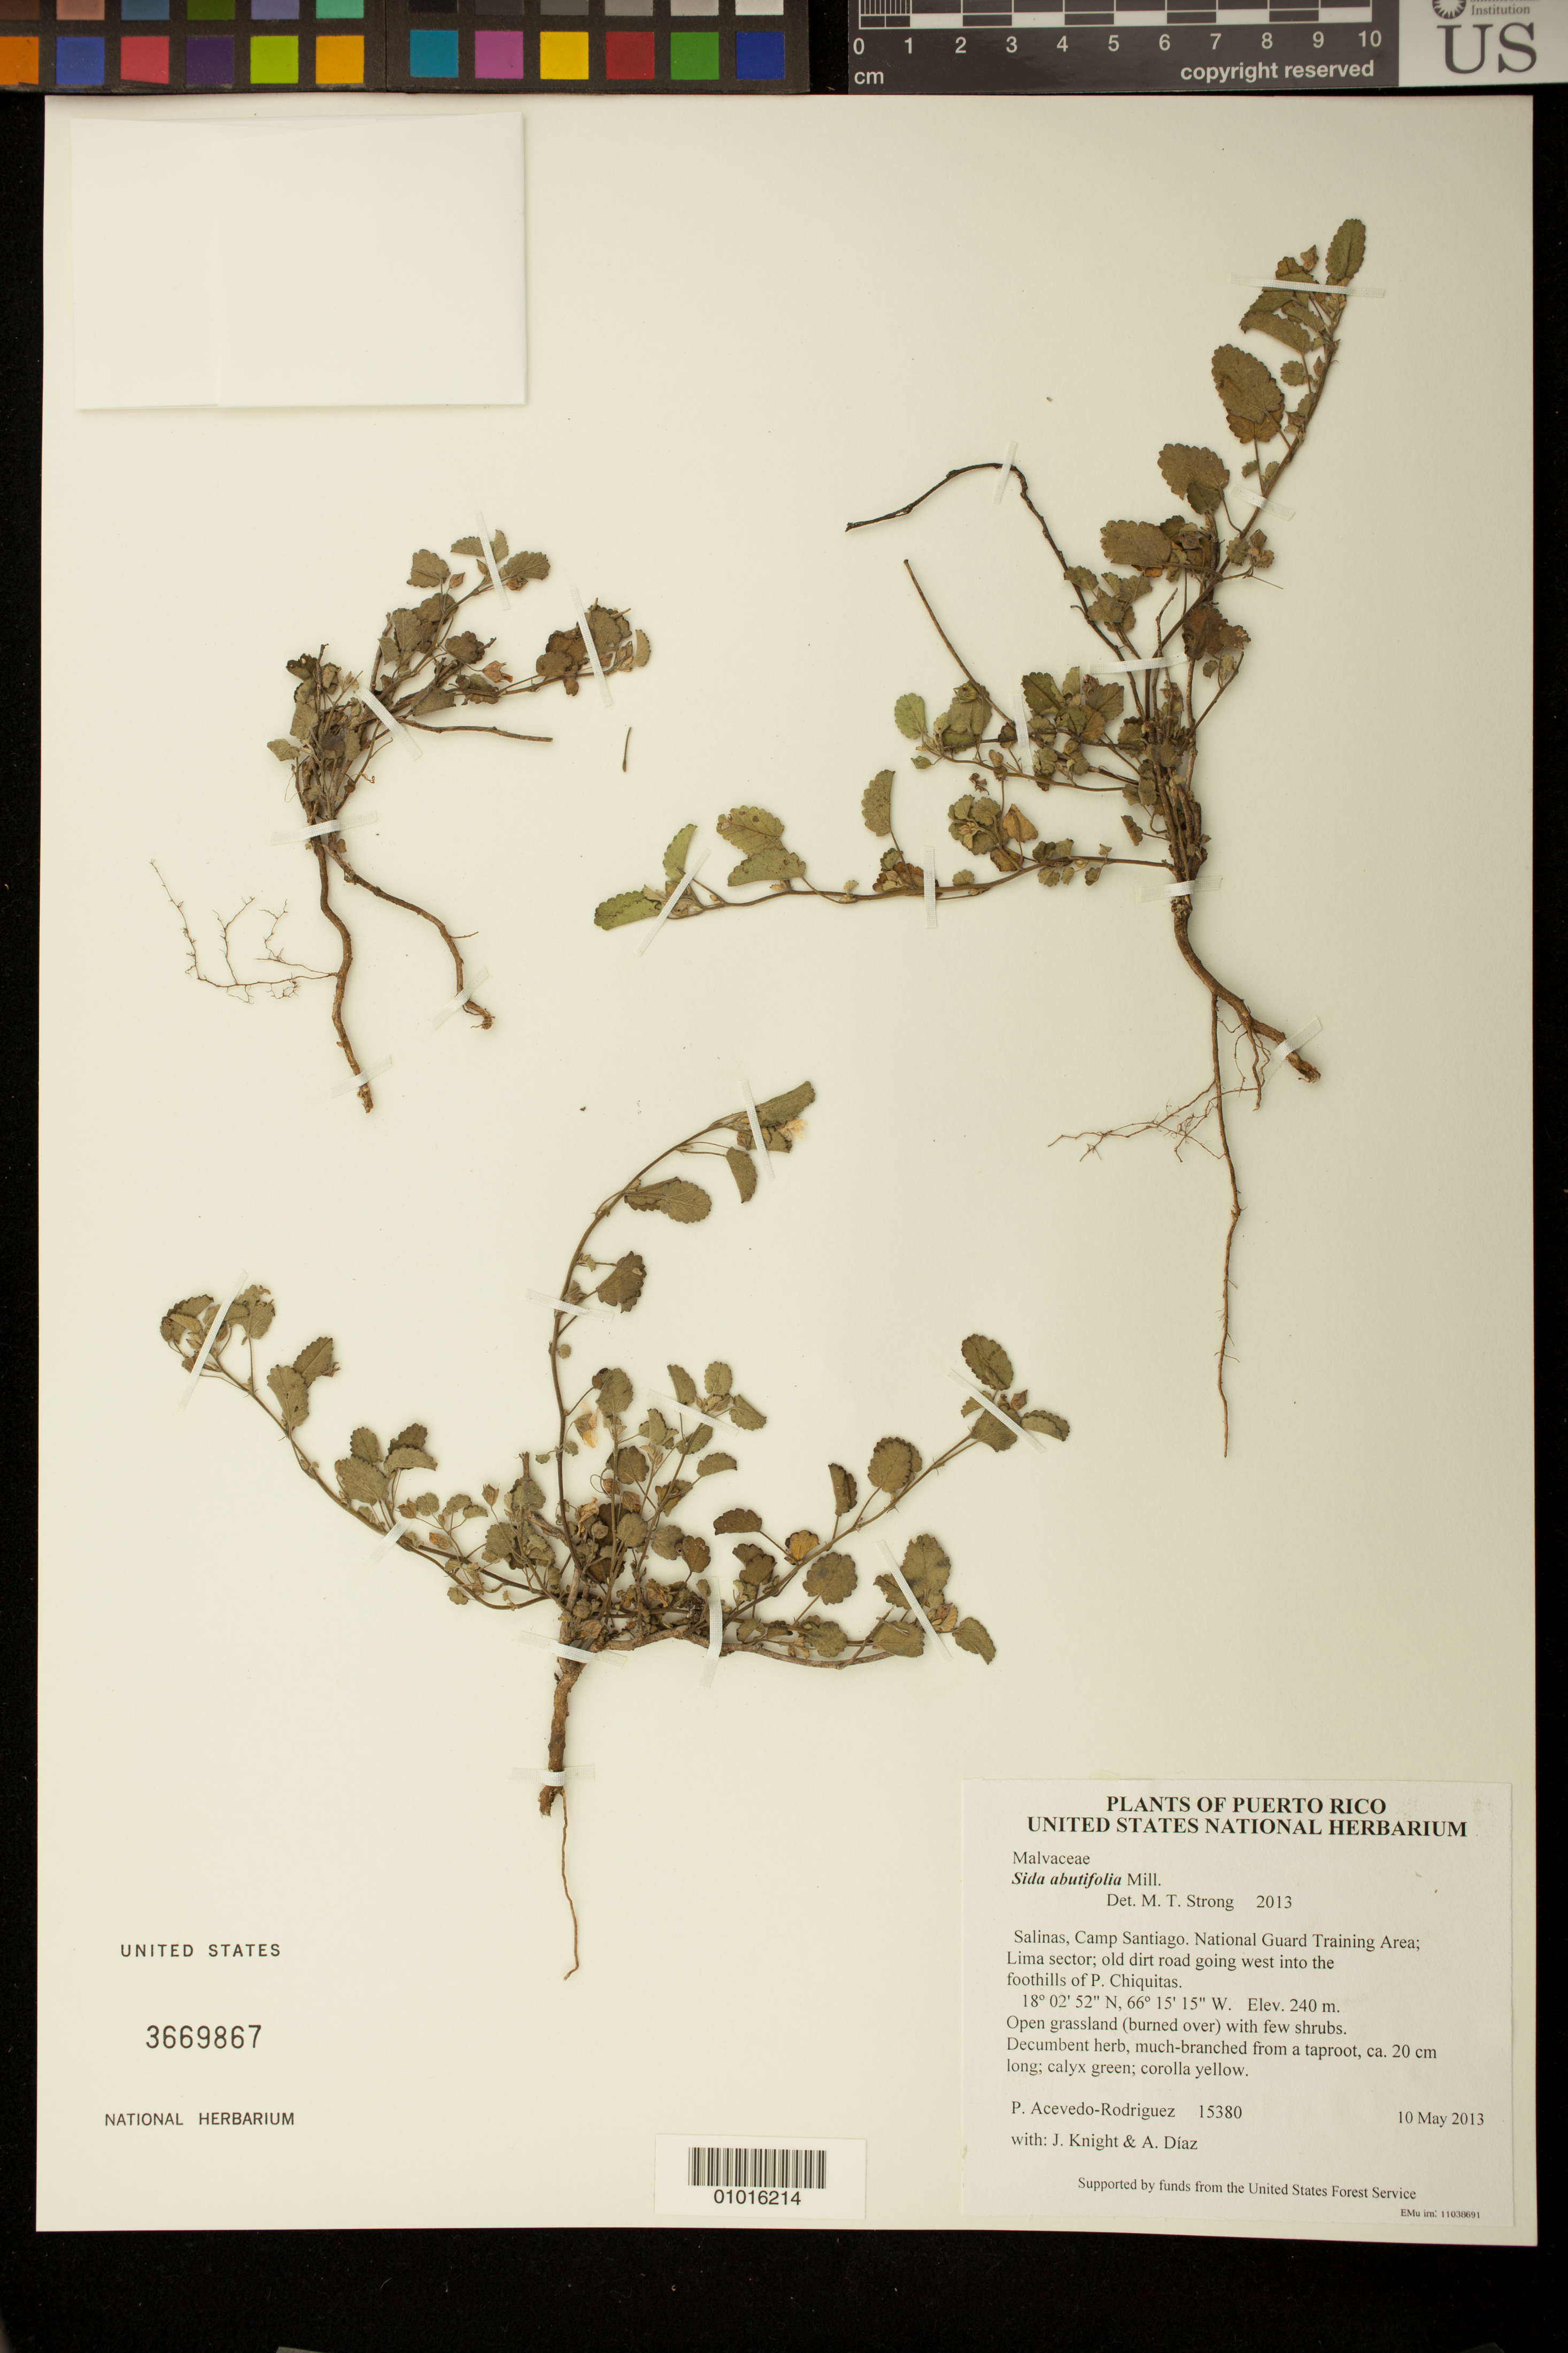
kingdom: Plantae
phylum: Tracheophyta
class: Magnoliopsida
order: Malvales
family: Malvaceae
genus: Sida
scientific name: Sida abutilifolia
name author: Mill.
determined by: Strong, M. T., (US), Smithsonian Institution - National Museum of Natural History (UNITED STATES)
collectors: P. Acevedo-Rodr., J. Knight & A. Díaz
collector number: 15380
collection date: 2013-05-10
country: Puerto Rico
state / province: Salinas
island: Puerto Rico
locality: Camp Santiago. National Guard Training Area; Lima sector; old dirt road going west into the foothills of P. Chiquitas.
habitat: Open grassland (burned over) with few shrubs.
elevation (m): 240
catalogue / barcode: US 3669867